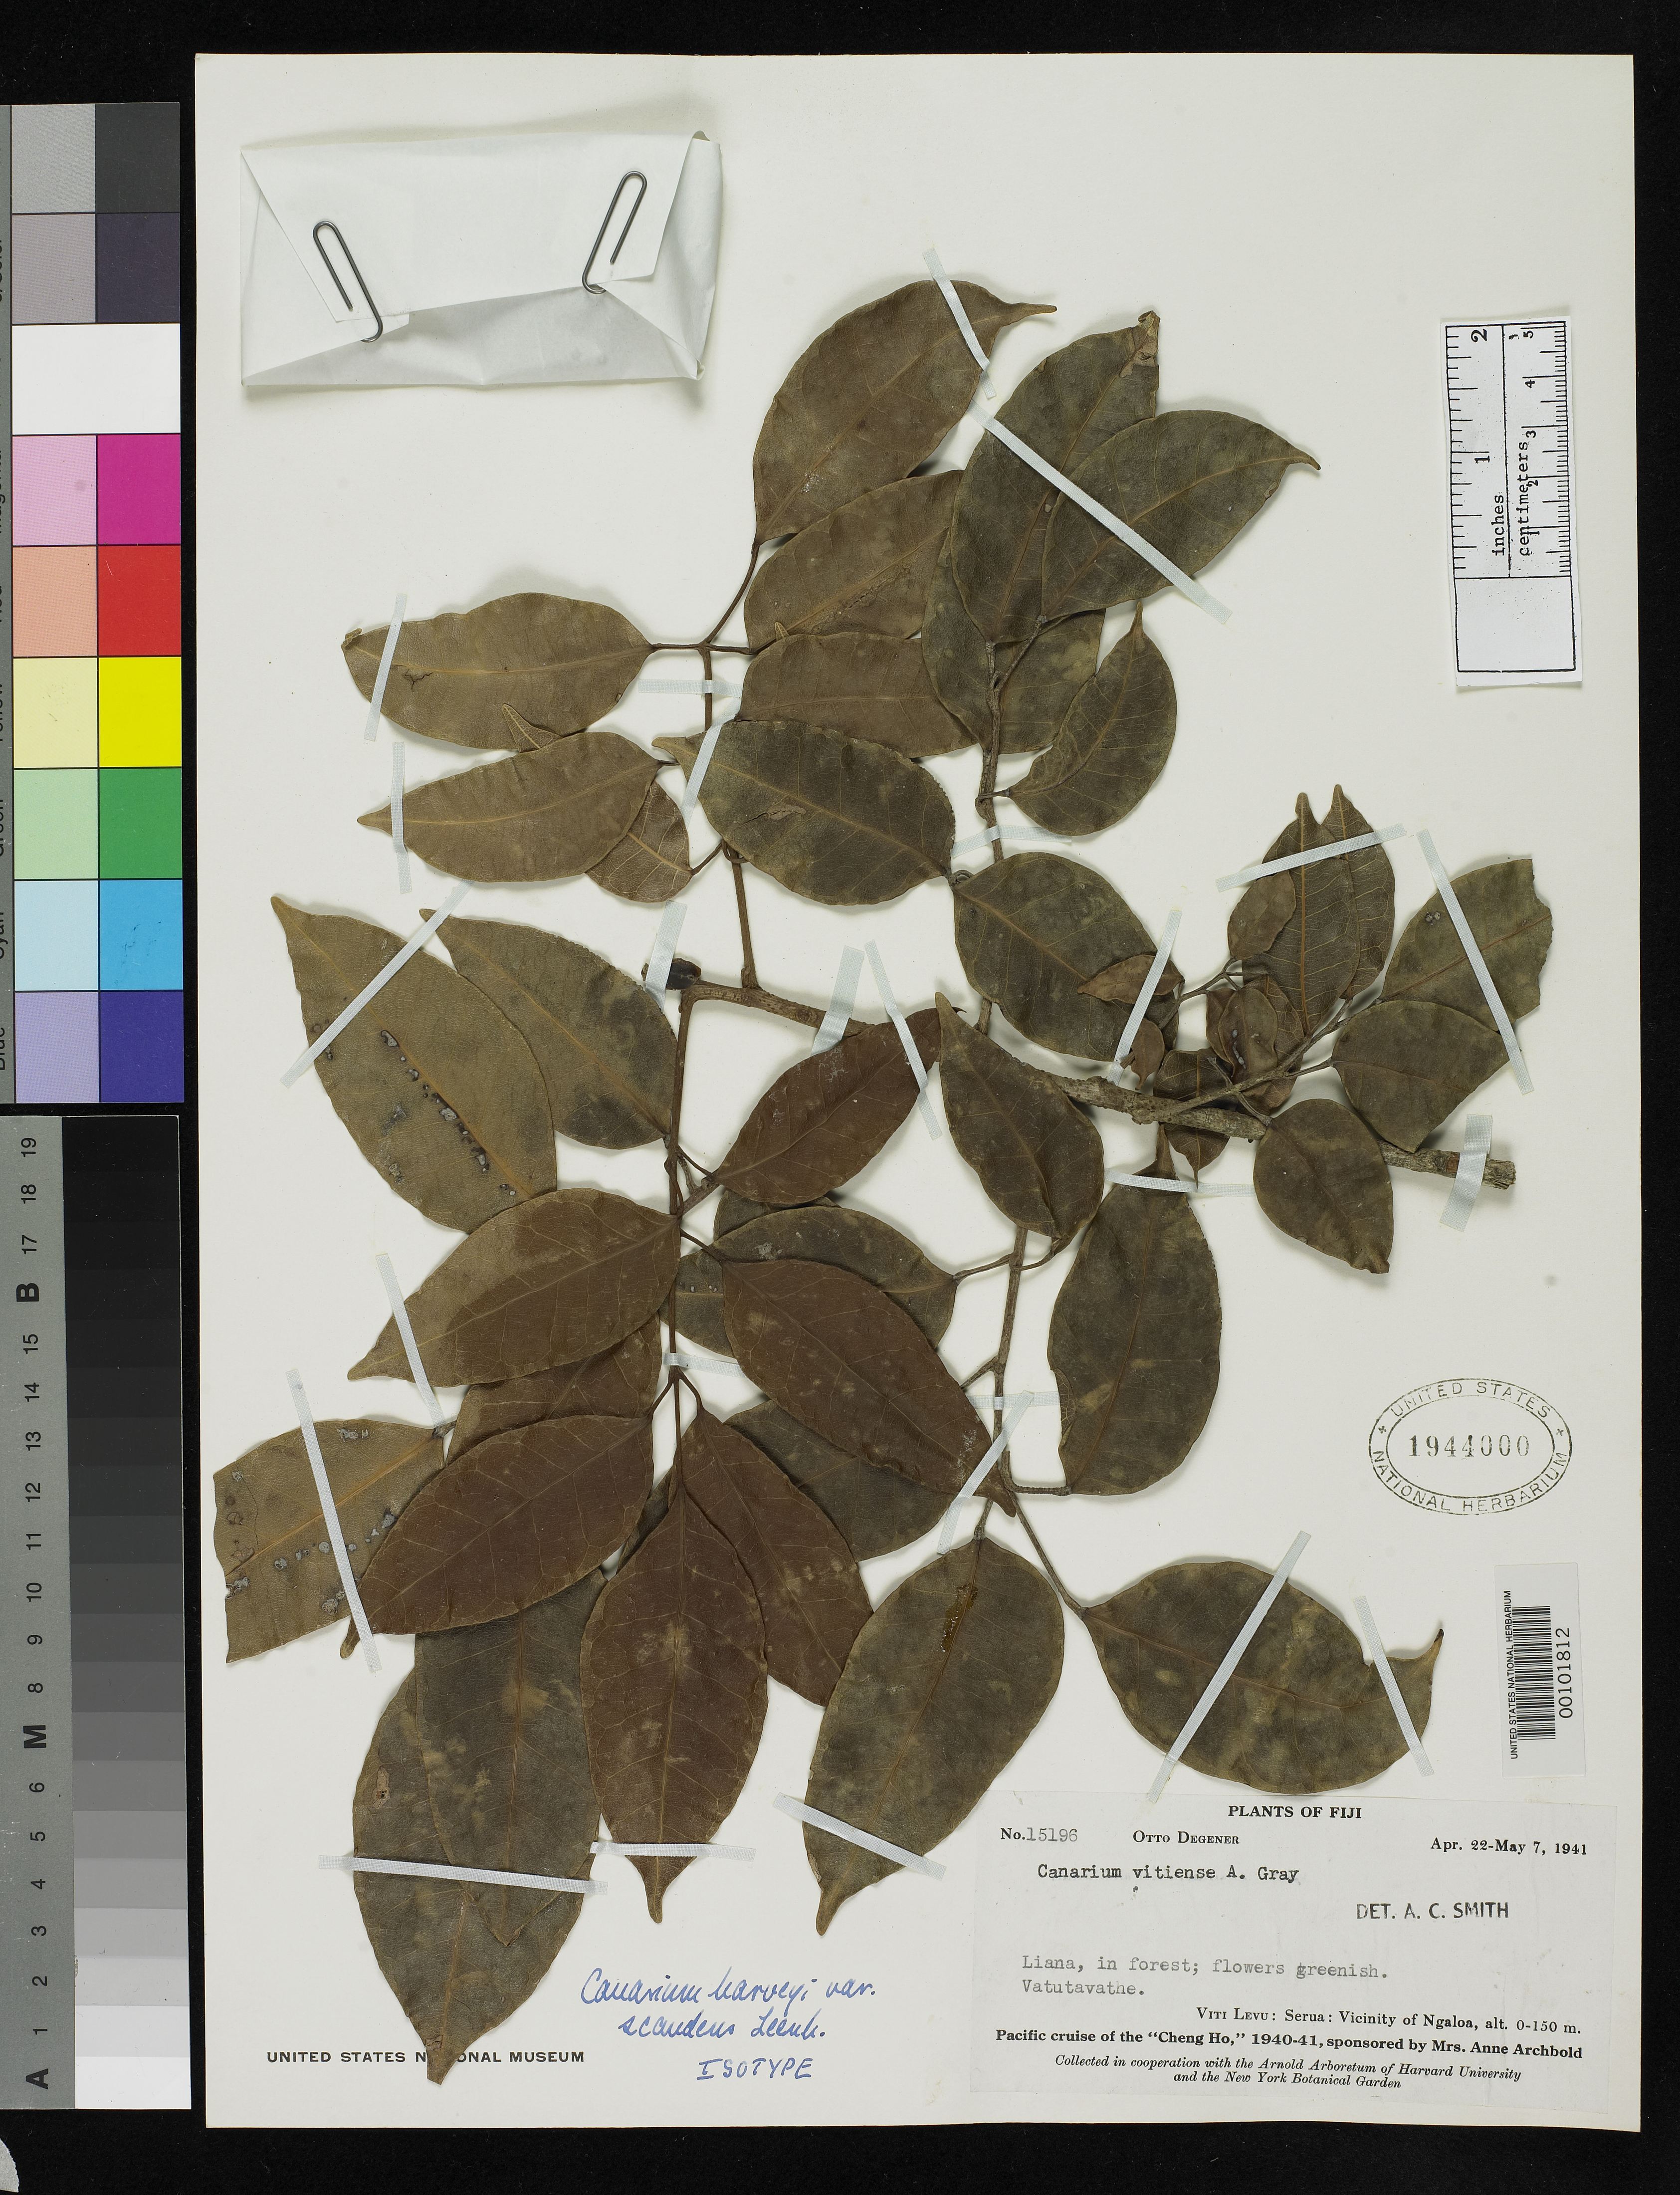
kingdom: Plantae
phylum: Tracheophyta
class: Magnoliopsida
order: Sapindales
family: Burseraceae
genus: Canarium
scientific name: Canarium harveyi var. scandens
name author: Leenh.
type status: Isotype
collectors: O. Degener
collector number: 15196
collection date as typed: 05 May 1941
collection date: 1941-05-05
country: Fiji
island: Serua Reef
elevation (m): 0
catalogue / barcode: US 1944000